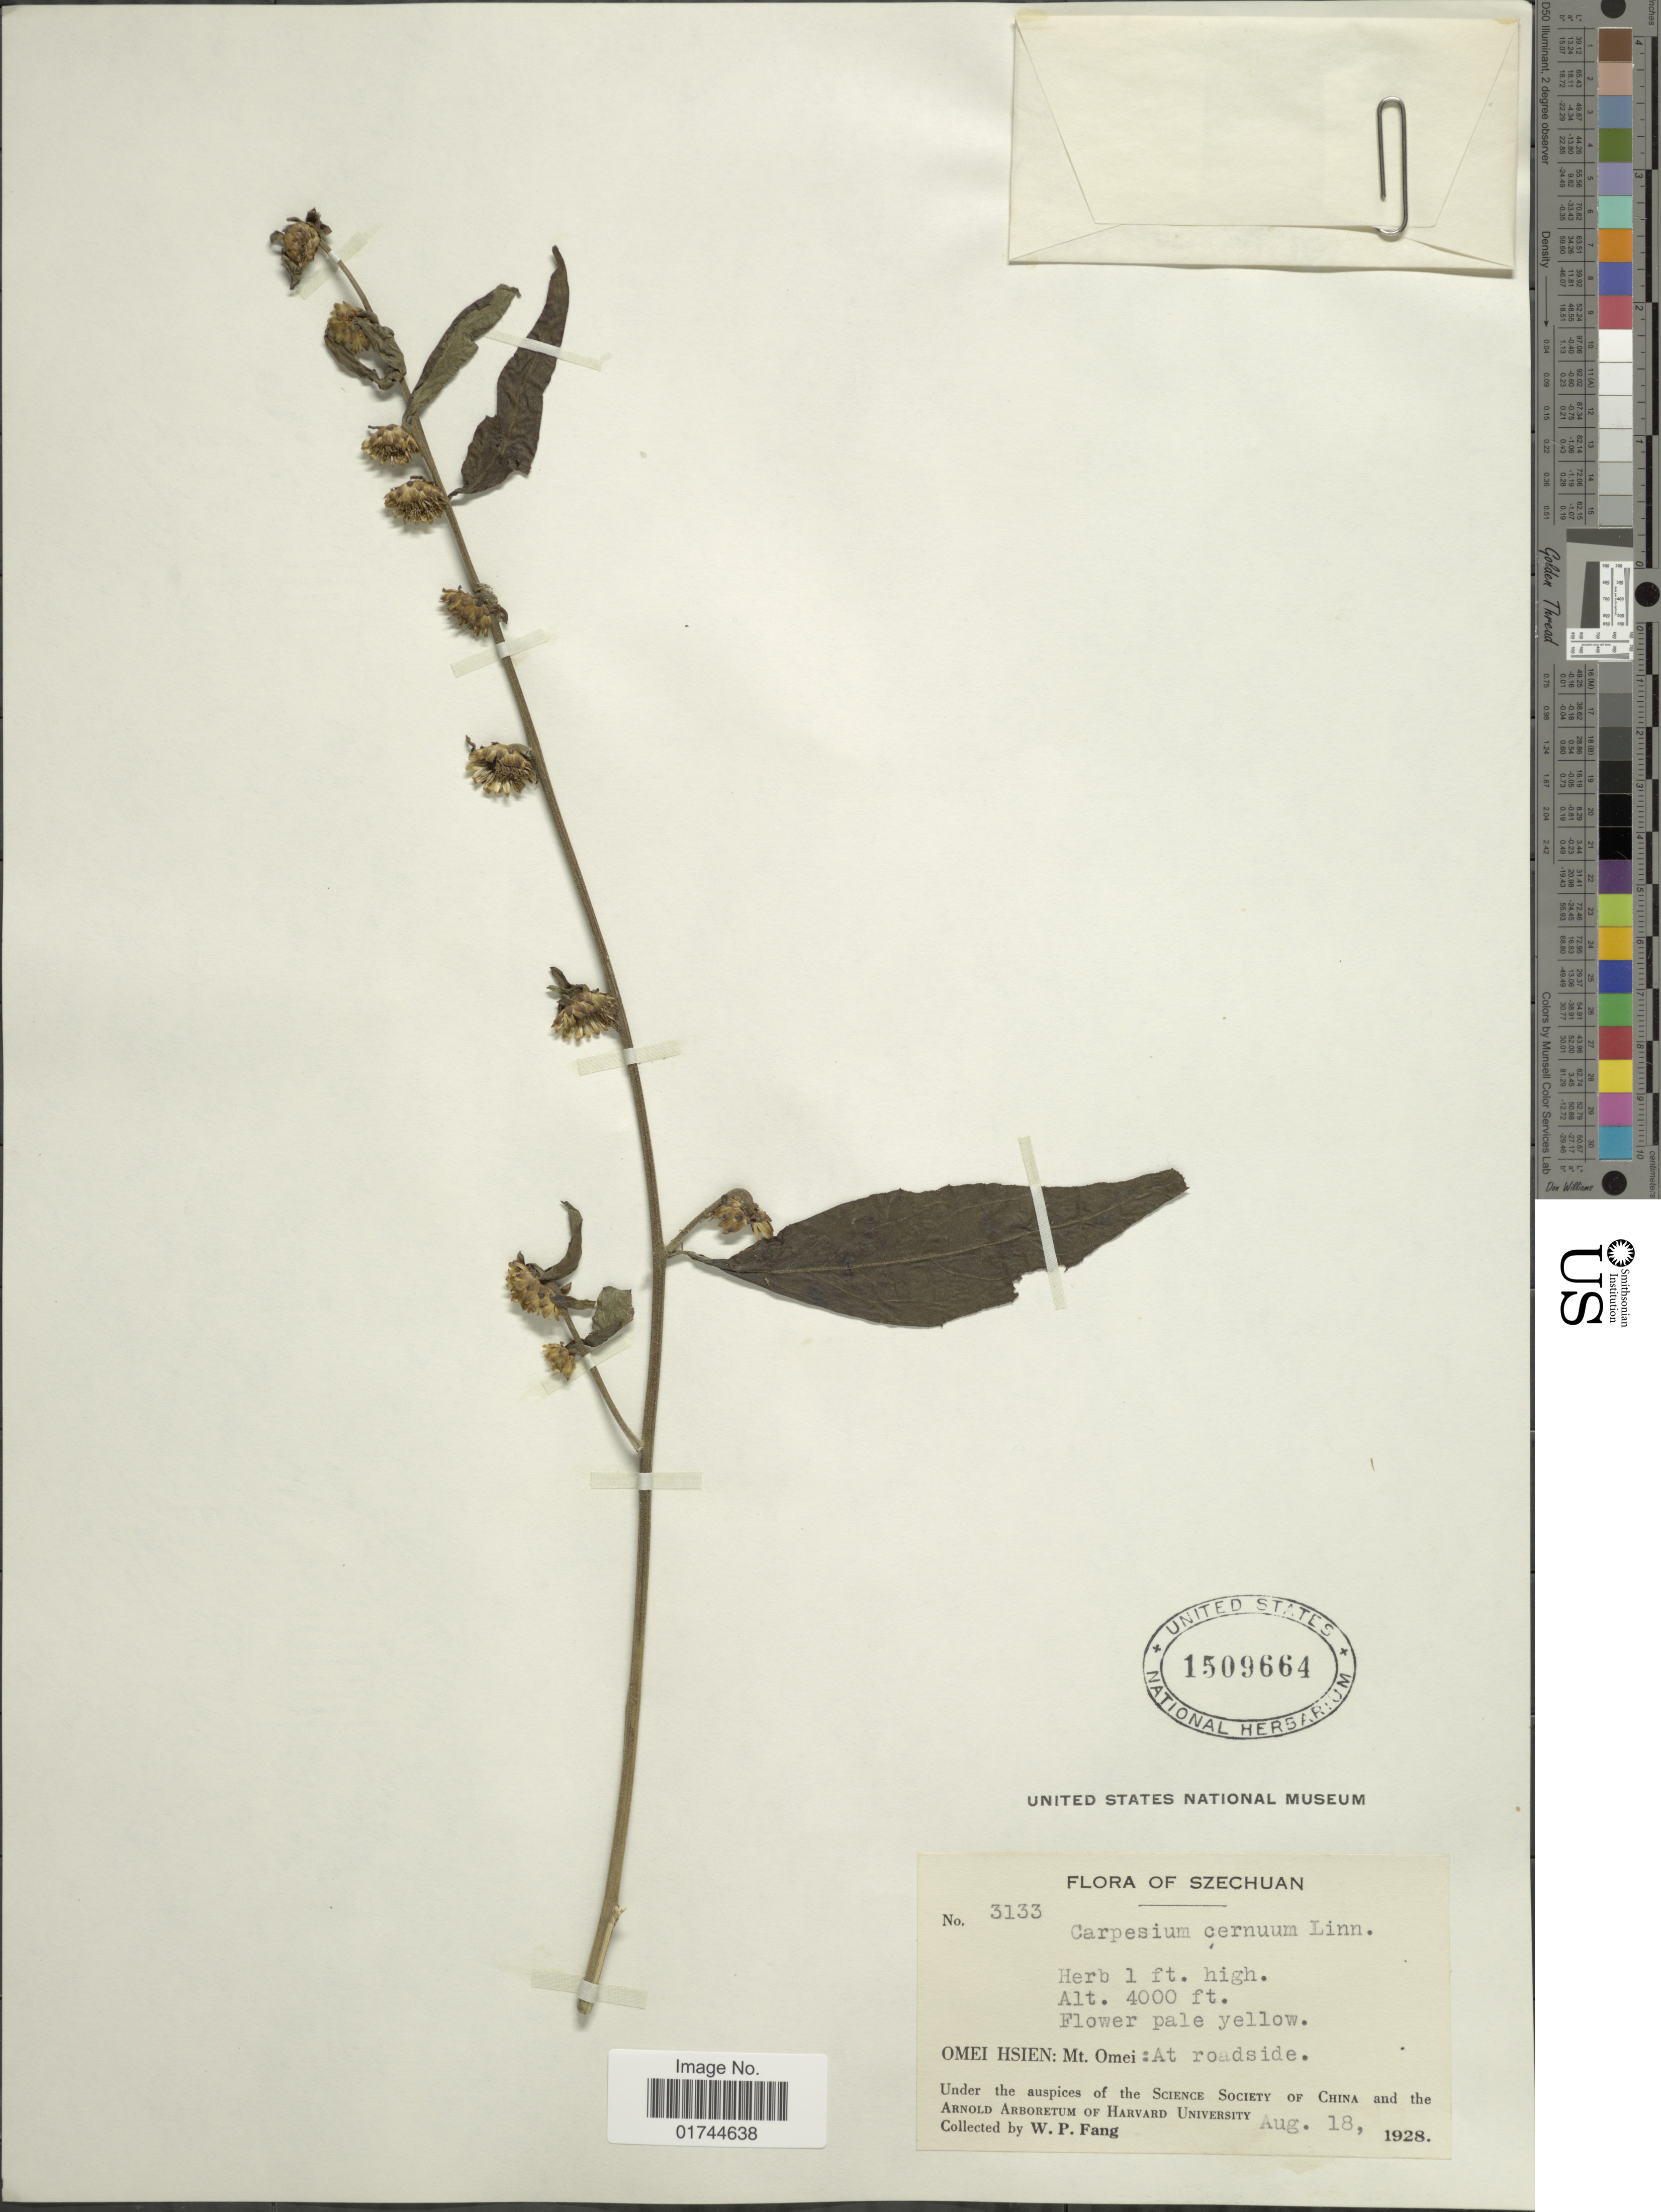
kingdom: Plantae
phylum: Tracheophyta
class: Magnoliopsida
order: Asterales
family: Asteraceae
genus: Carpesium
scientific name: Carpesium cernum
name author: L.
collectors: W. P. Fang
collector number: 3133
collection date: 1928-08-18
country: China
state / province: Sichuan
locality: Szechuan, Omei Hsien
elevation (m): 1219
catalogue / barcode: US 1509664